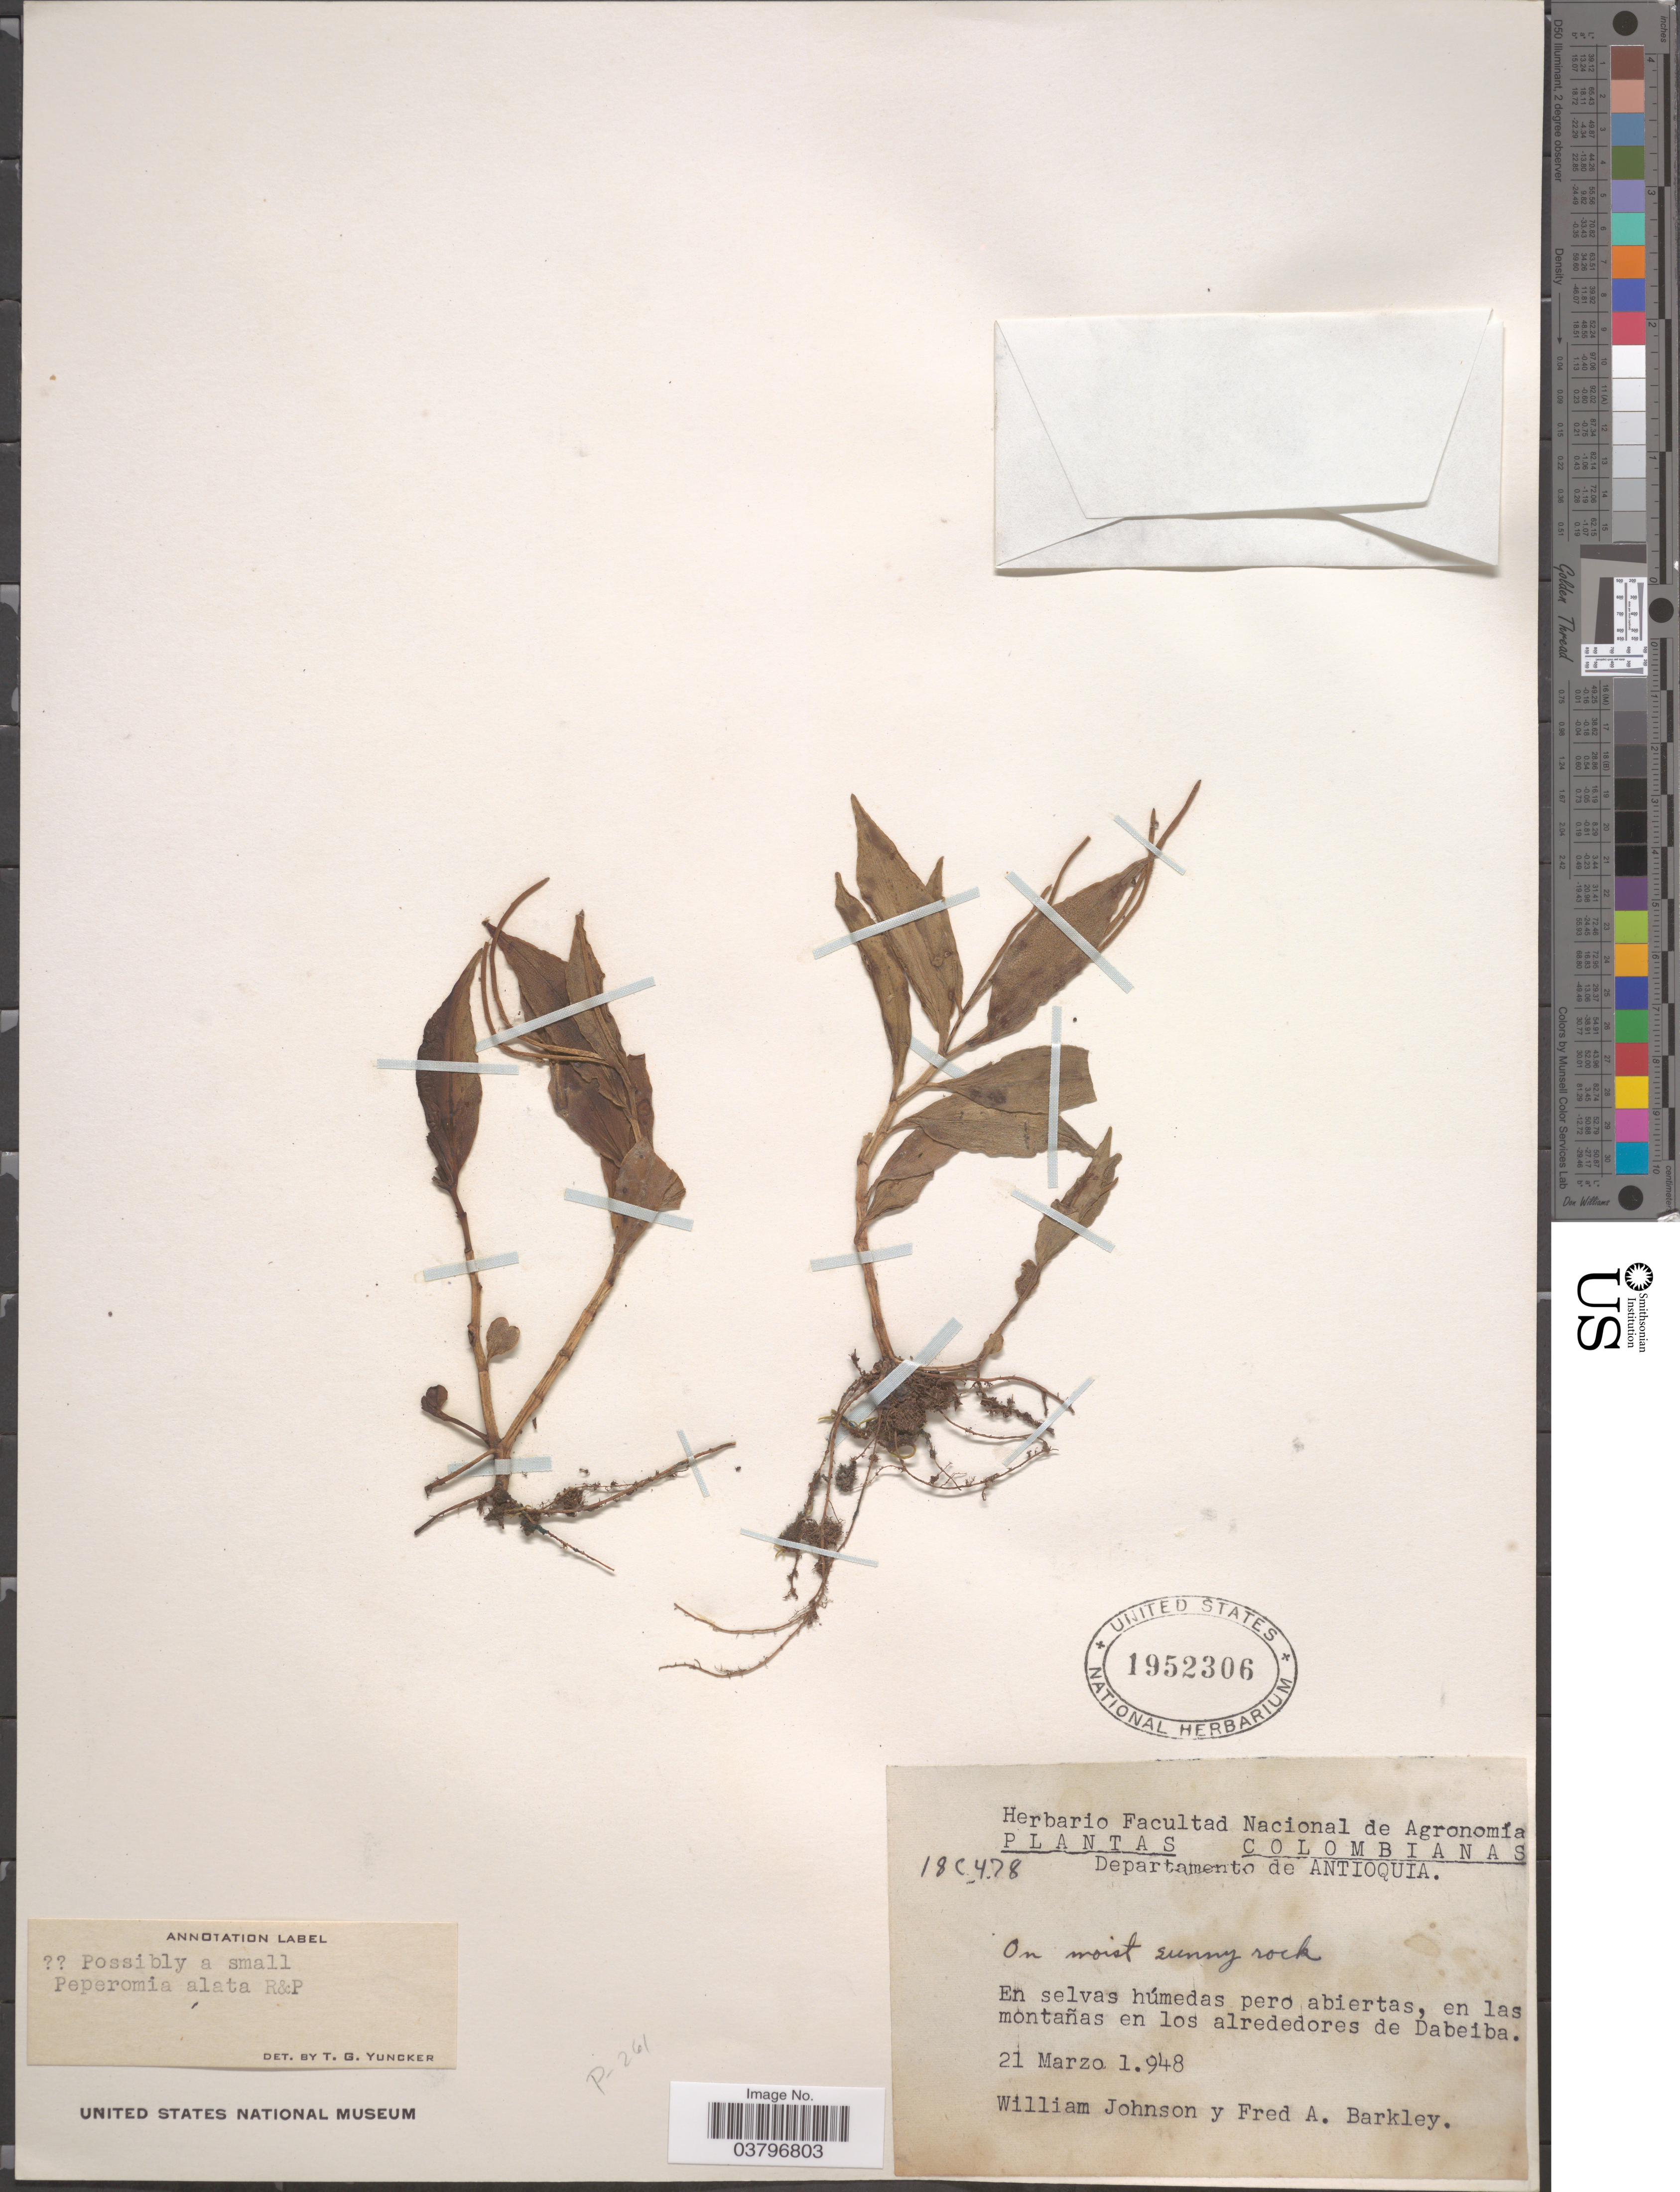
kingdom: Plantae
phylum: Tracheophyta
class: Magnoliopsida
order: Piperales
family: Piperaceae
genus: Peperomia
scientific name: Peperomia alata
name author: Ruiz & Pav.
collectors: W. M. Johnson & F. A. Barkley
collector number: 18C478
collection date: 1948-03-21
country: Colombia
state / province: Antioquia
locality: Departamento de Antioquia. En las montañas en los alrededores de Dabeiba.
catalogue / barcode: US 1952306